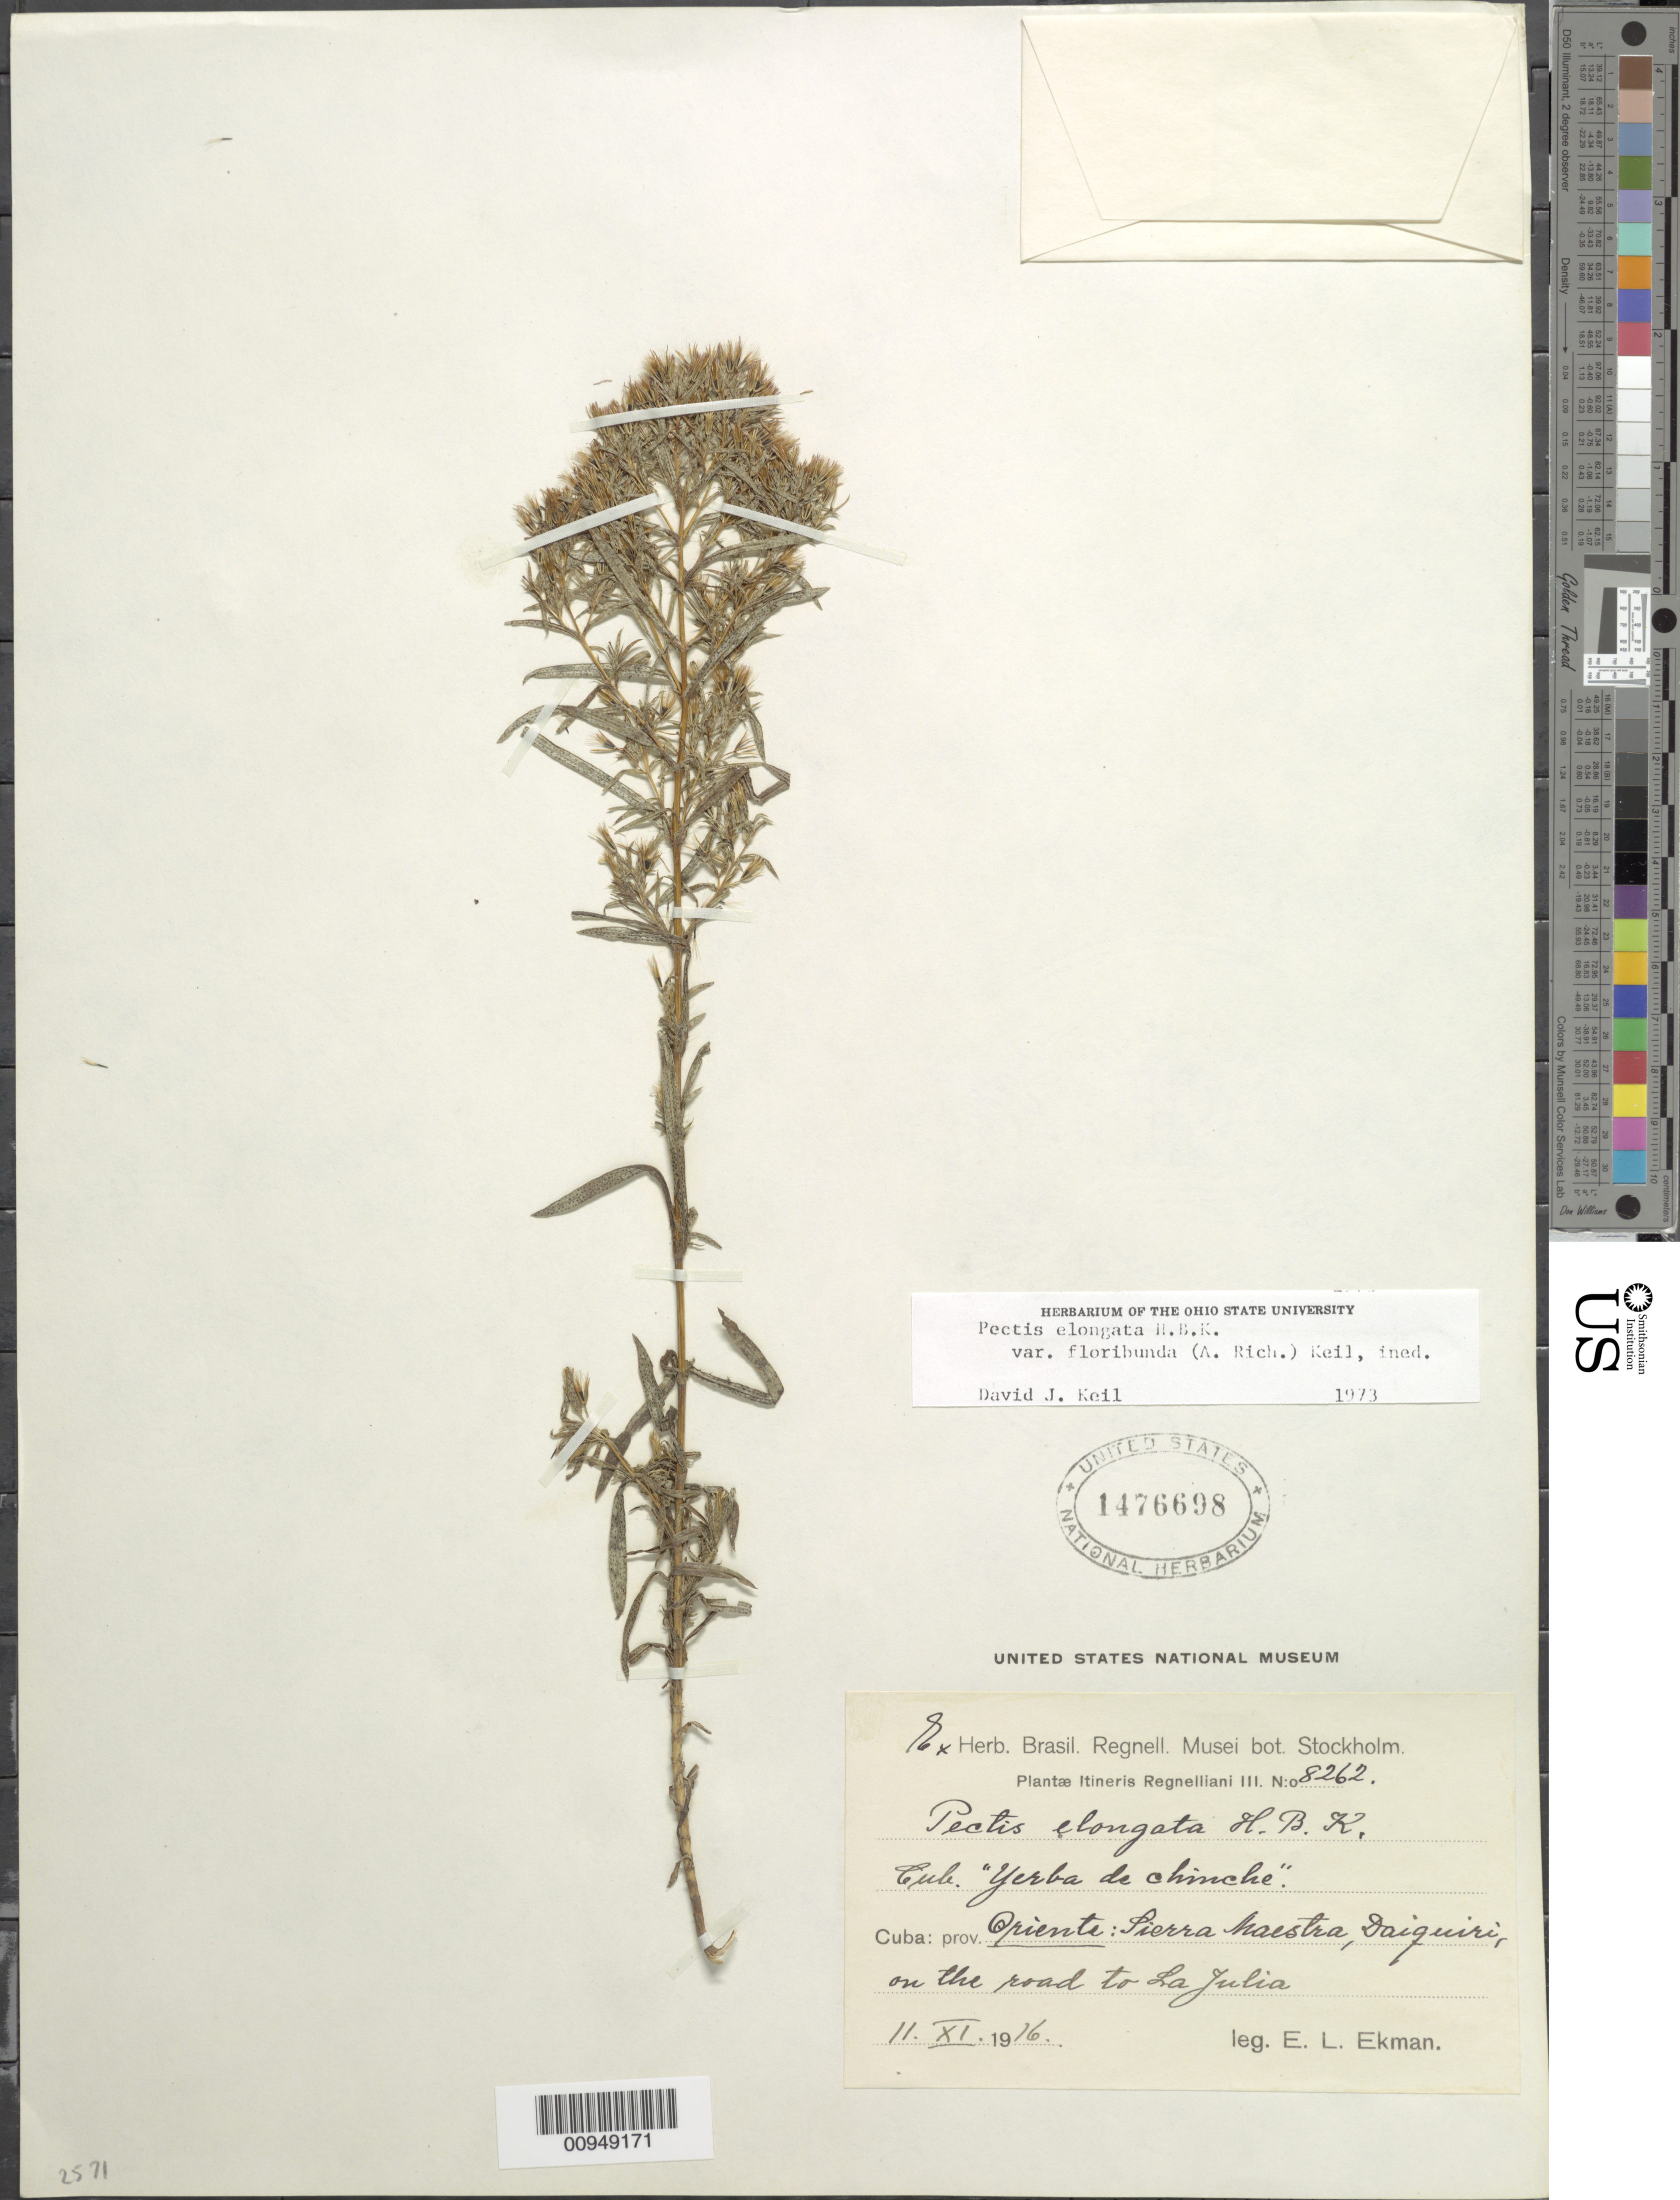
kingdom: Plantae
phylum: Tracheophyta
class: Magnoliopsida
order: Asterales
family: Asteraceae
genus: Pectis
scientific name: Pectis elongata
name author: Kunth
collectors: E. L. Ekman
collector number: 8262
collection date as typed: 11 Nov 1916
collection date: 1916-11-11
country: Cuba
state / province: Oriente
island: Cuba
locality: Sierra Maestra, Daiquiri, on the road to La Julia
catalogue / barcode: US 1476698